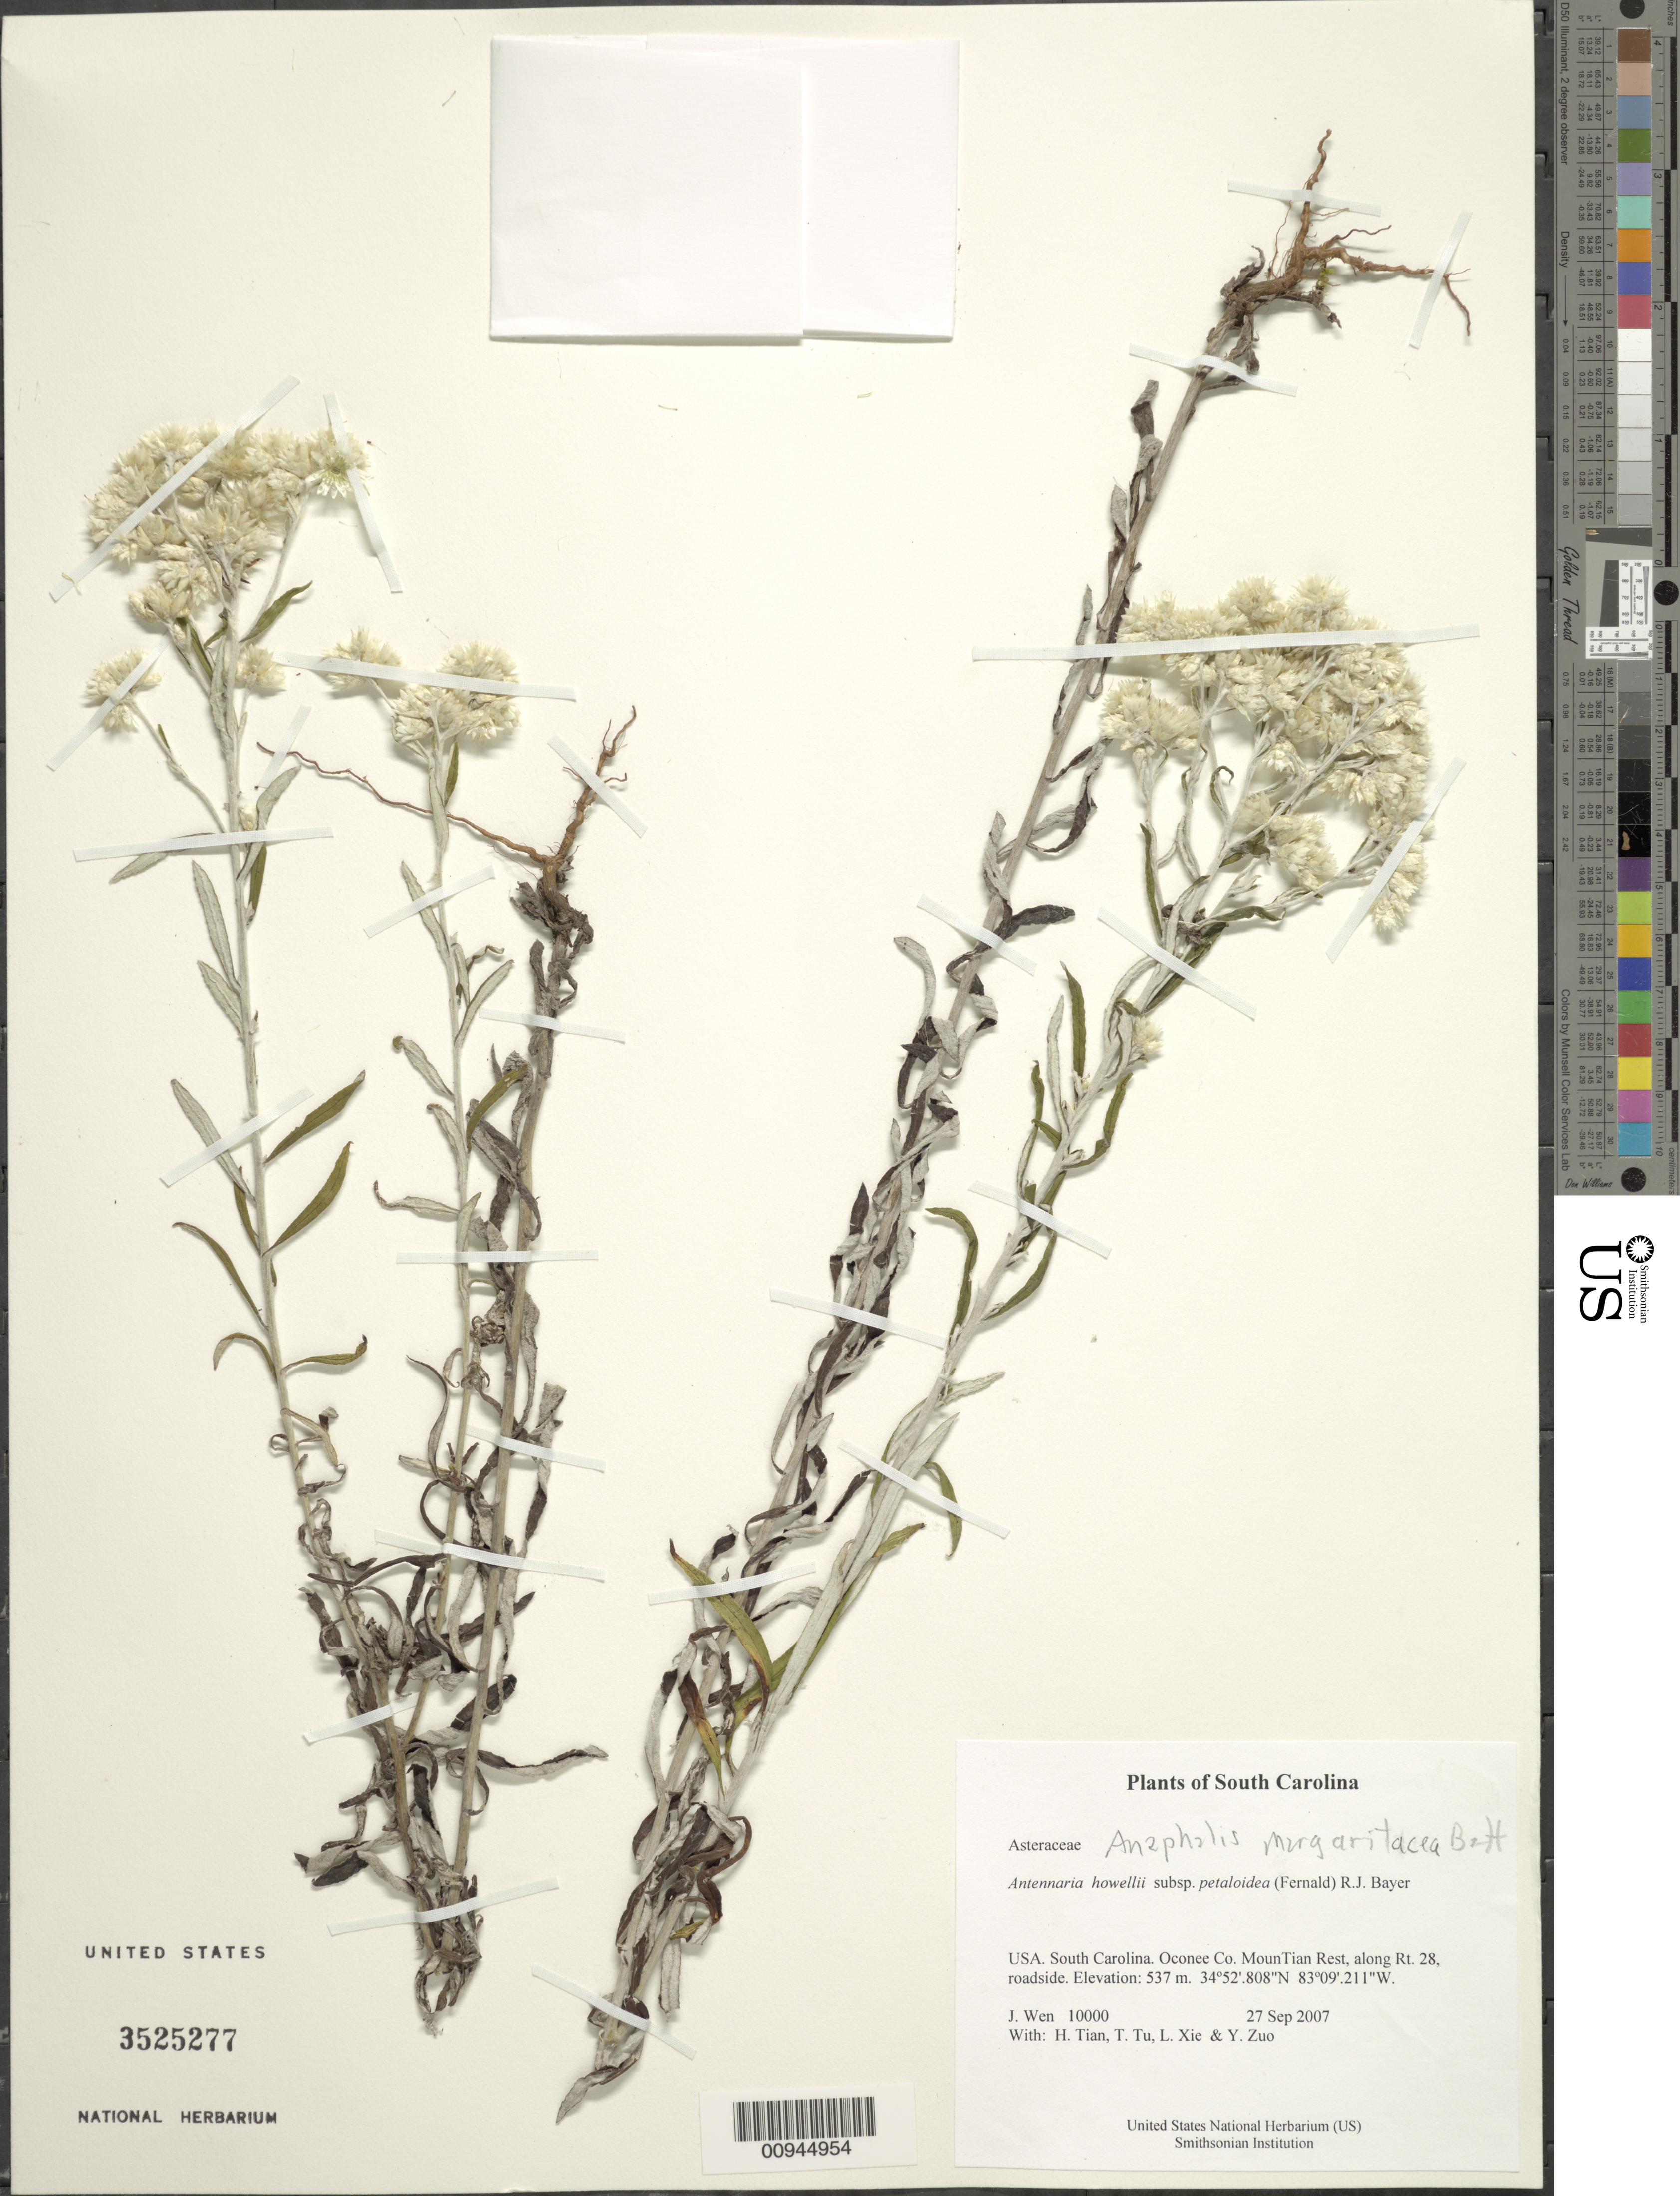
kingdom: Plantae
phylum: Tracheophyta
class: Magnoliopsida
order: Asterales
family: Asteraceae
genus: Anaphalis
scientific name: Anaphalis margaritacea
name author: (L.) Benth. & Hook. f.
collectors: J. Wen, H. Tian, T. Tu, L. Xie & Y. Zuo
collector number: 10000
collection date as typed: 27 Sep 2007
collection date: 2007-09-27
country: United States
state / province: South Carolina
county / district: Oconee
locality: Mountain Rest, along Rt. 28, roadside.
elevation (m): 537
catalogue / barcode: US 3525277